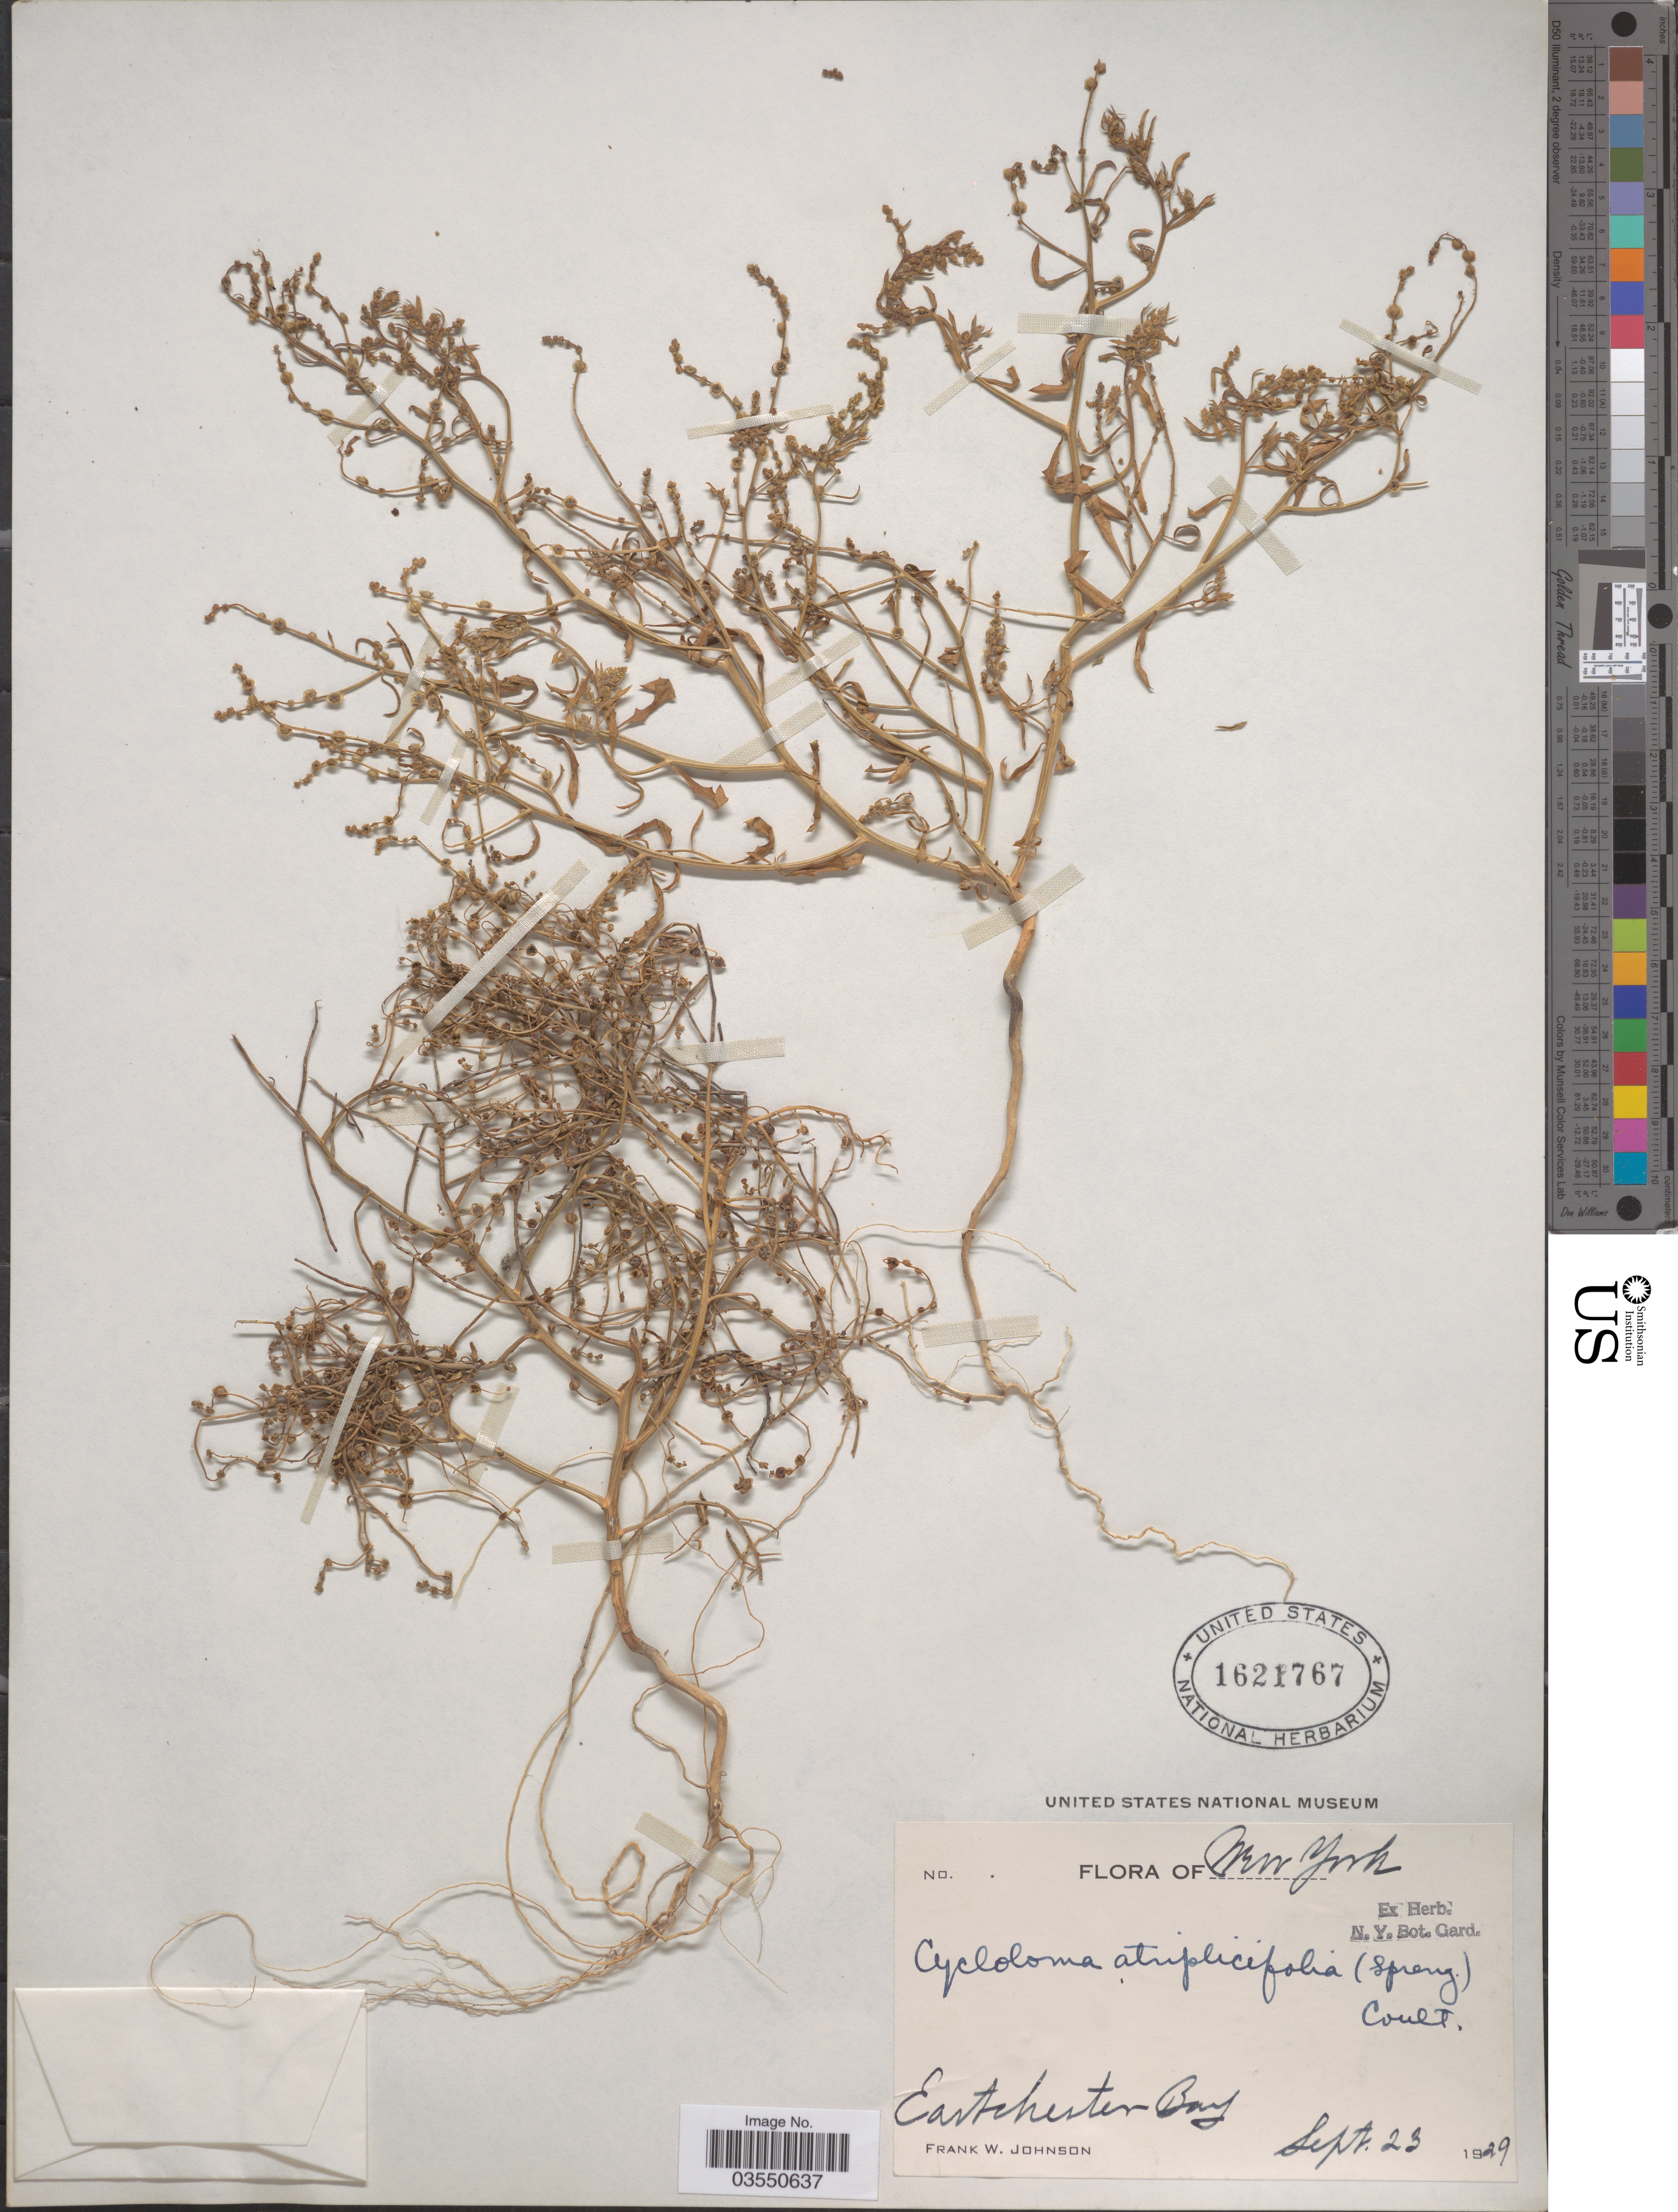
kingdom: Plantae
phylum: Tracheophyta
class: Magnoliopsida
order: Caryophyllales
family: Amaranthaceae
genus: Dysphania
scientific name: Dysphania atriplicifolia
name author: (Spreng.) G. Kadereit et al.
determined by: U.S. National Herbarium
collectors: F. W. Johnson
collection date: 1929-09-23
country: United States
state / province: New York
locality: Eastchester Bay.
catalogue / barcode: US 1621767